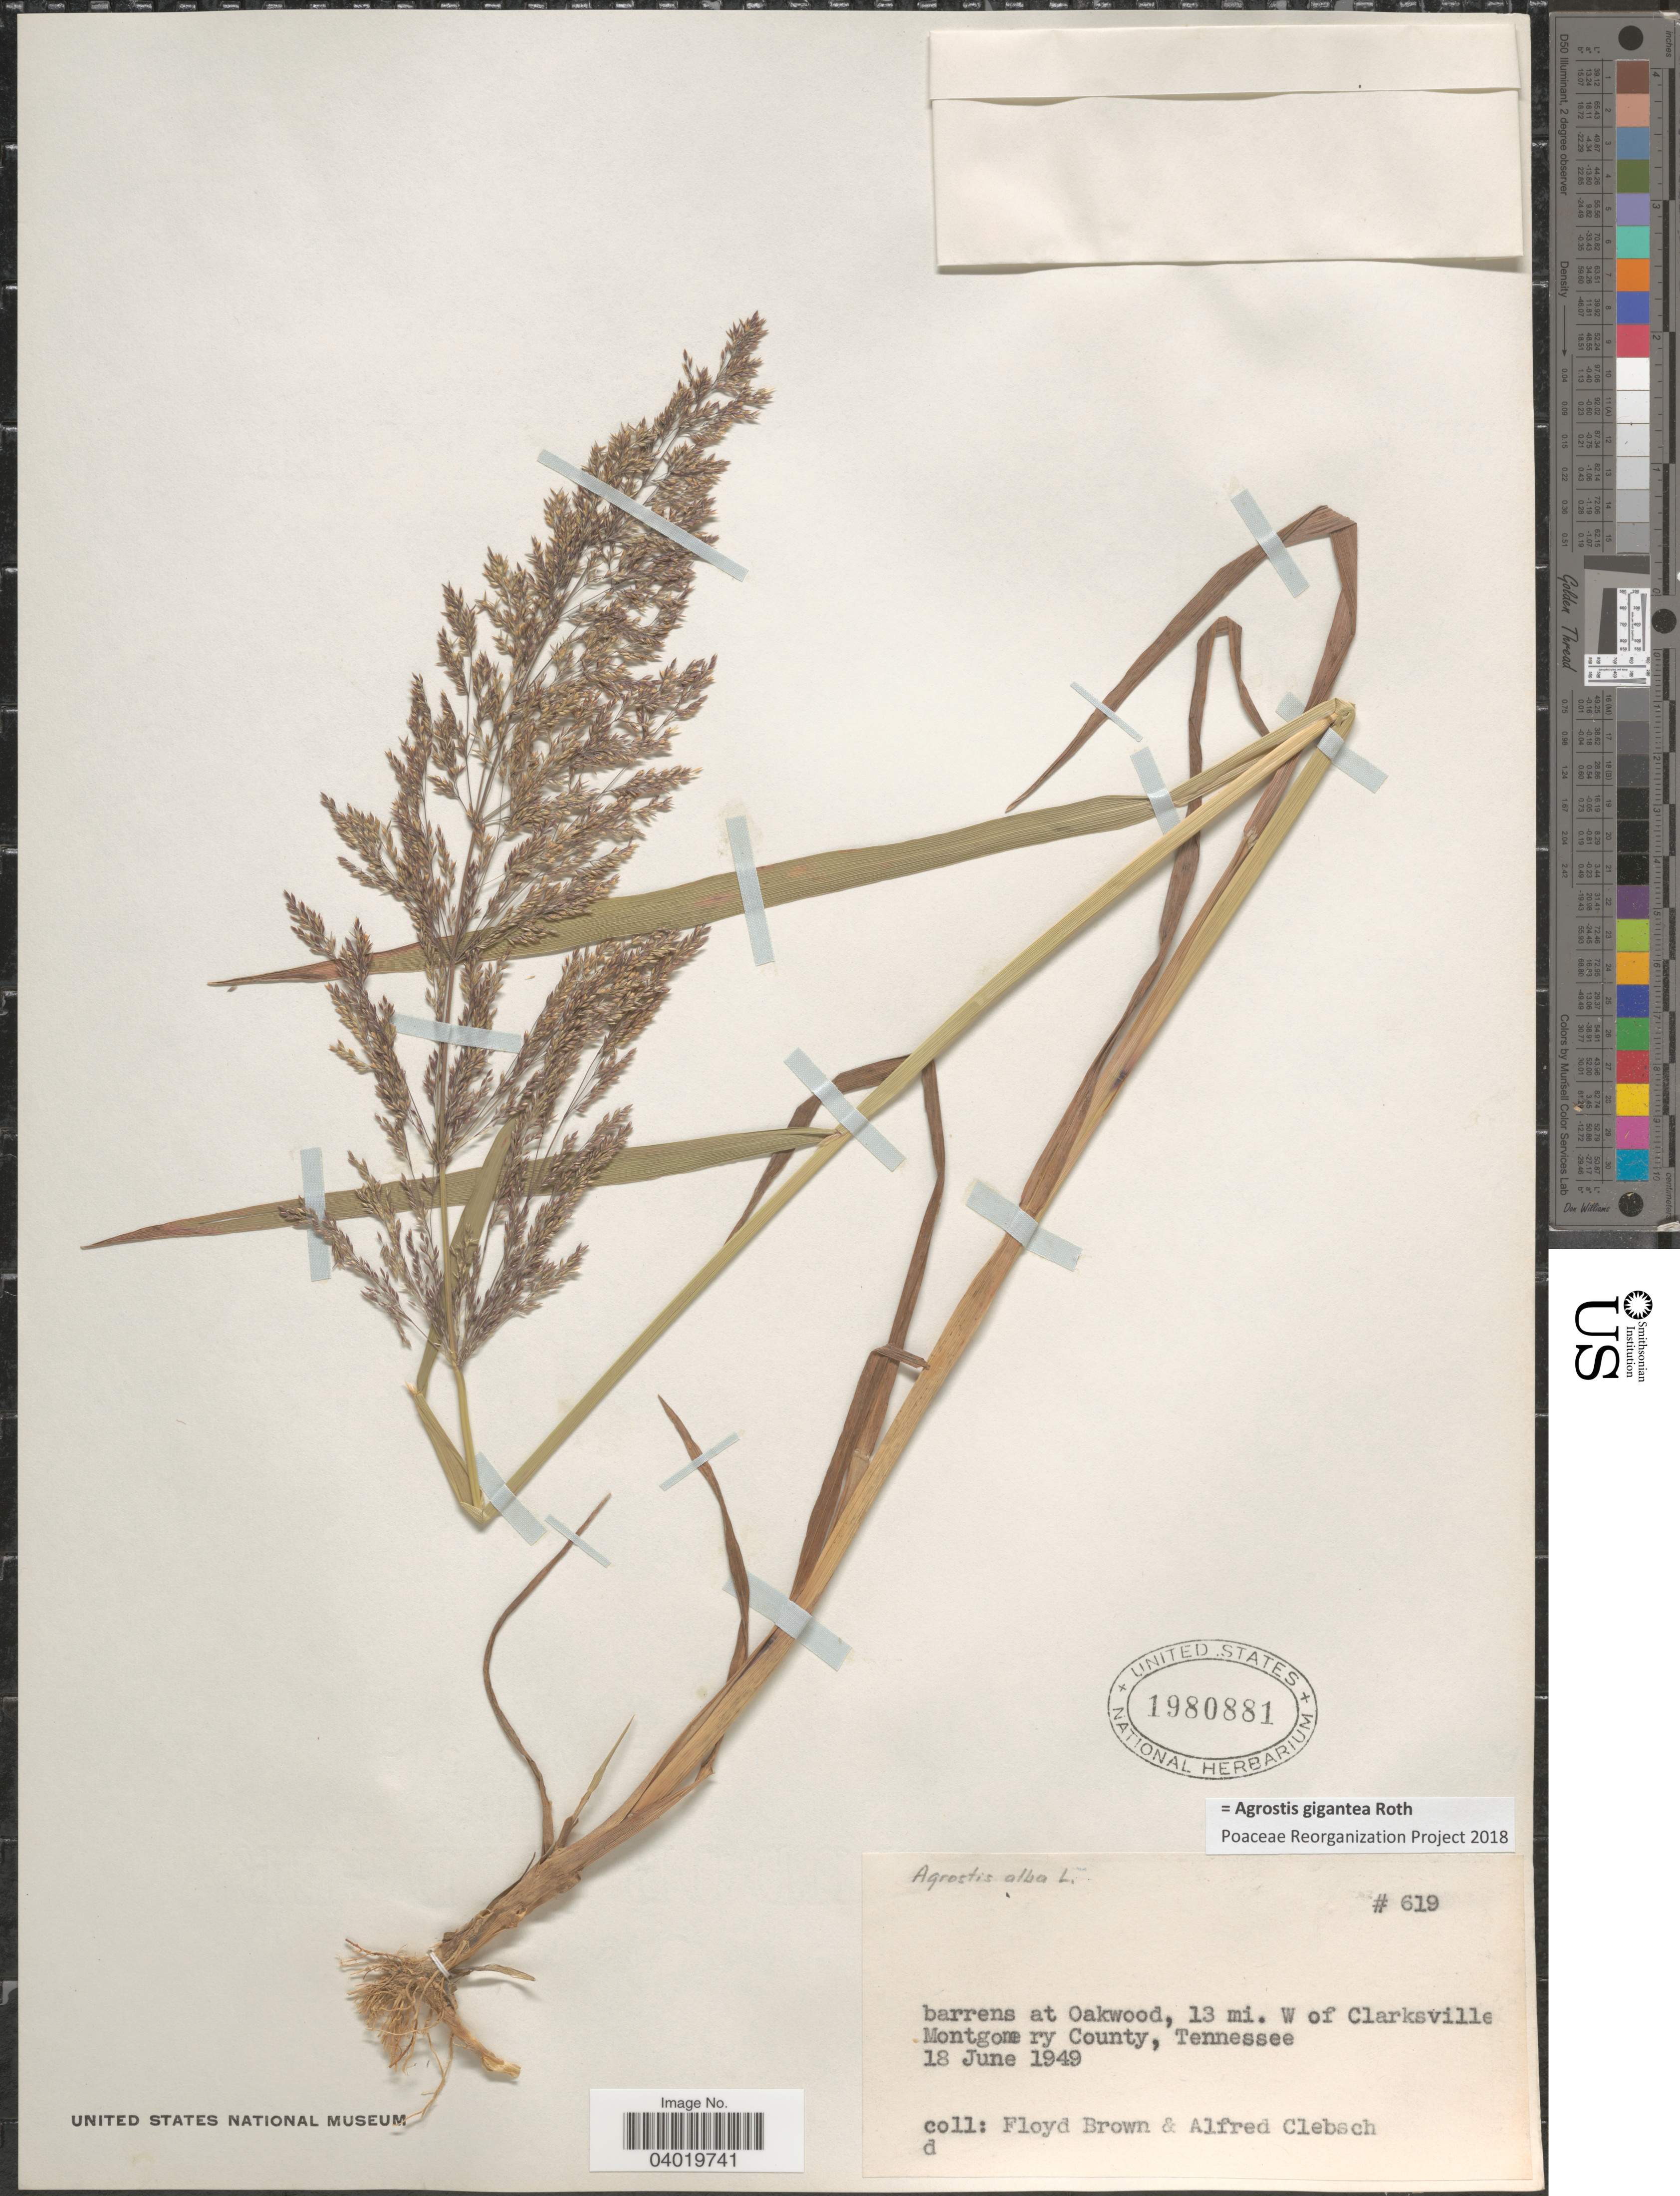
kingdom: Plantae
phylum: Tracheophyta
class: Liliopsida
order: Poales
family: Poaceae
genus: Agrostis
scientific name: Agrostis gigantea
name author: Roth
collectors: F. Brown & A. Clebsch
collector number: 619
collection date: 1949-06-18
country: United States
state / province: Tennessee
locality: Barrens at Oakwood, 13 mi. W of Clarksville. Montgomery County.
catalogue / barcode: US 1980881